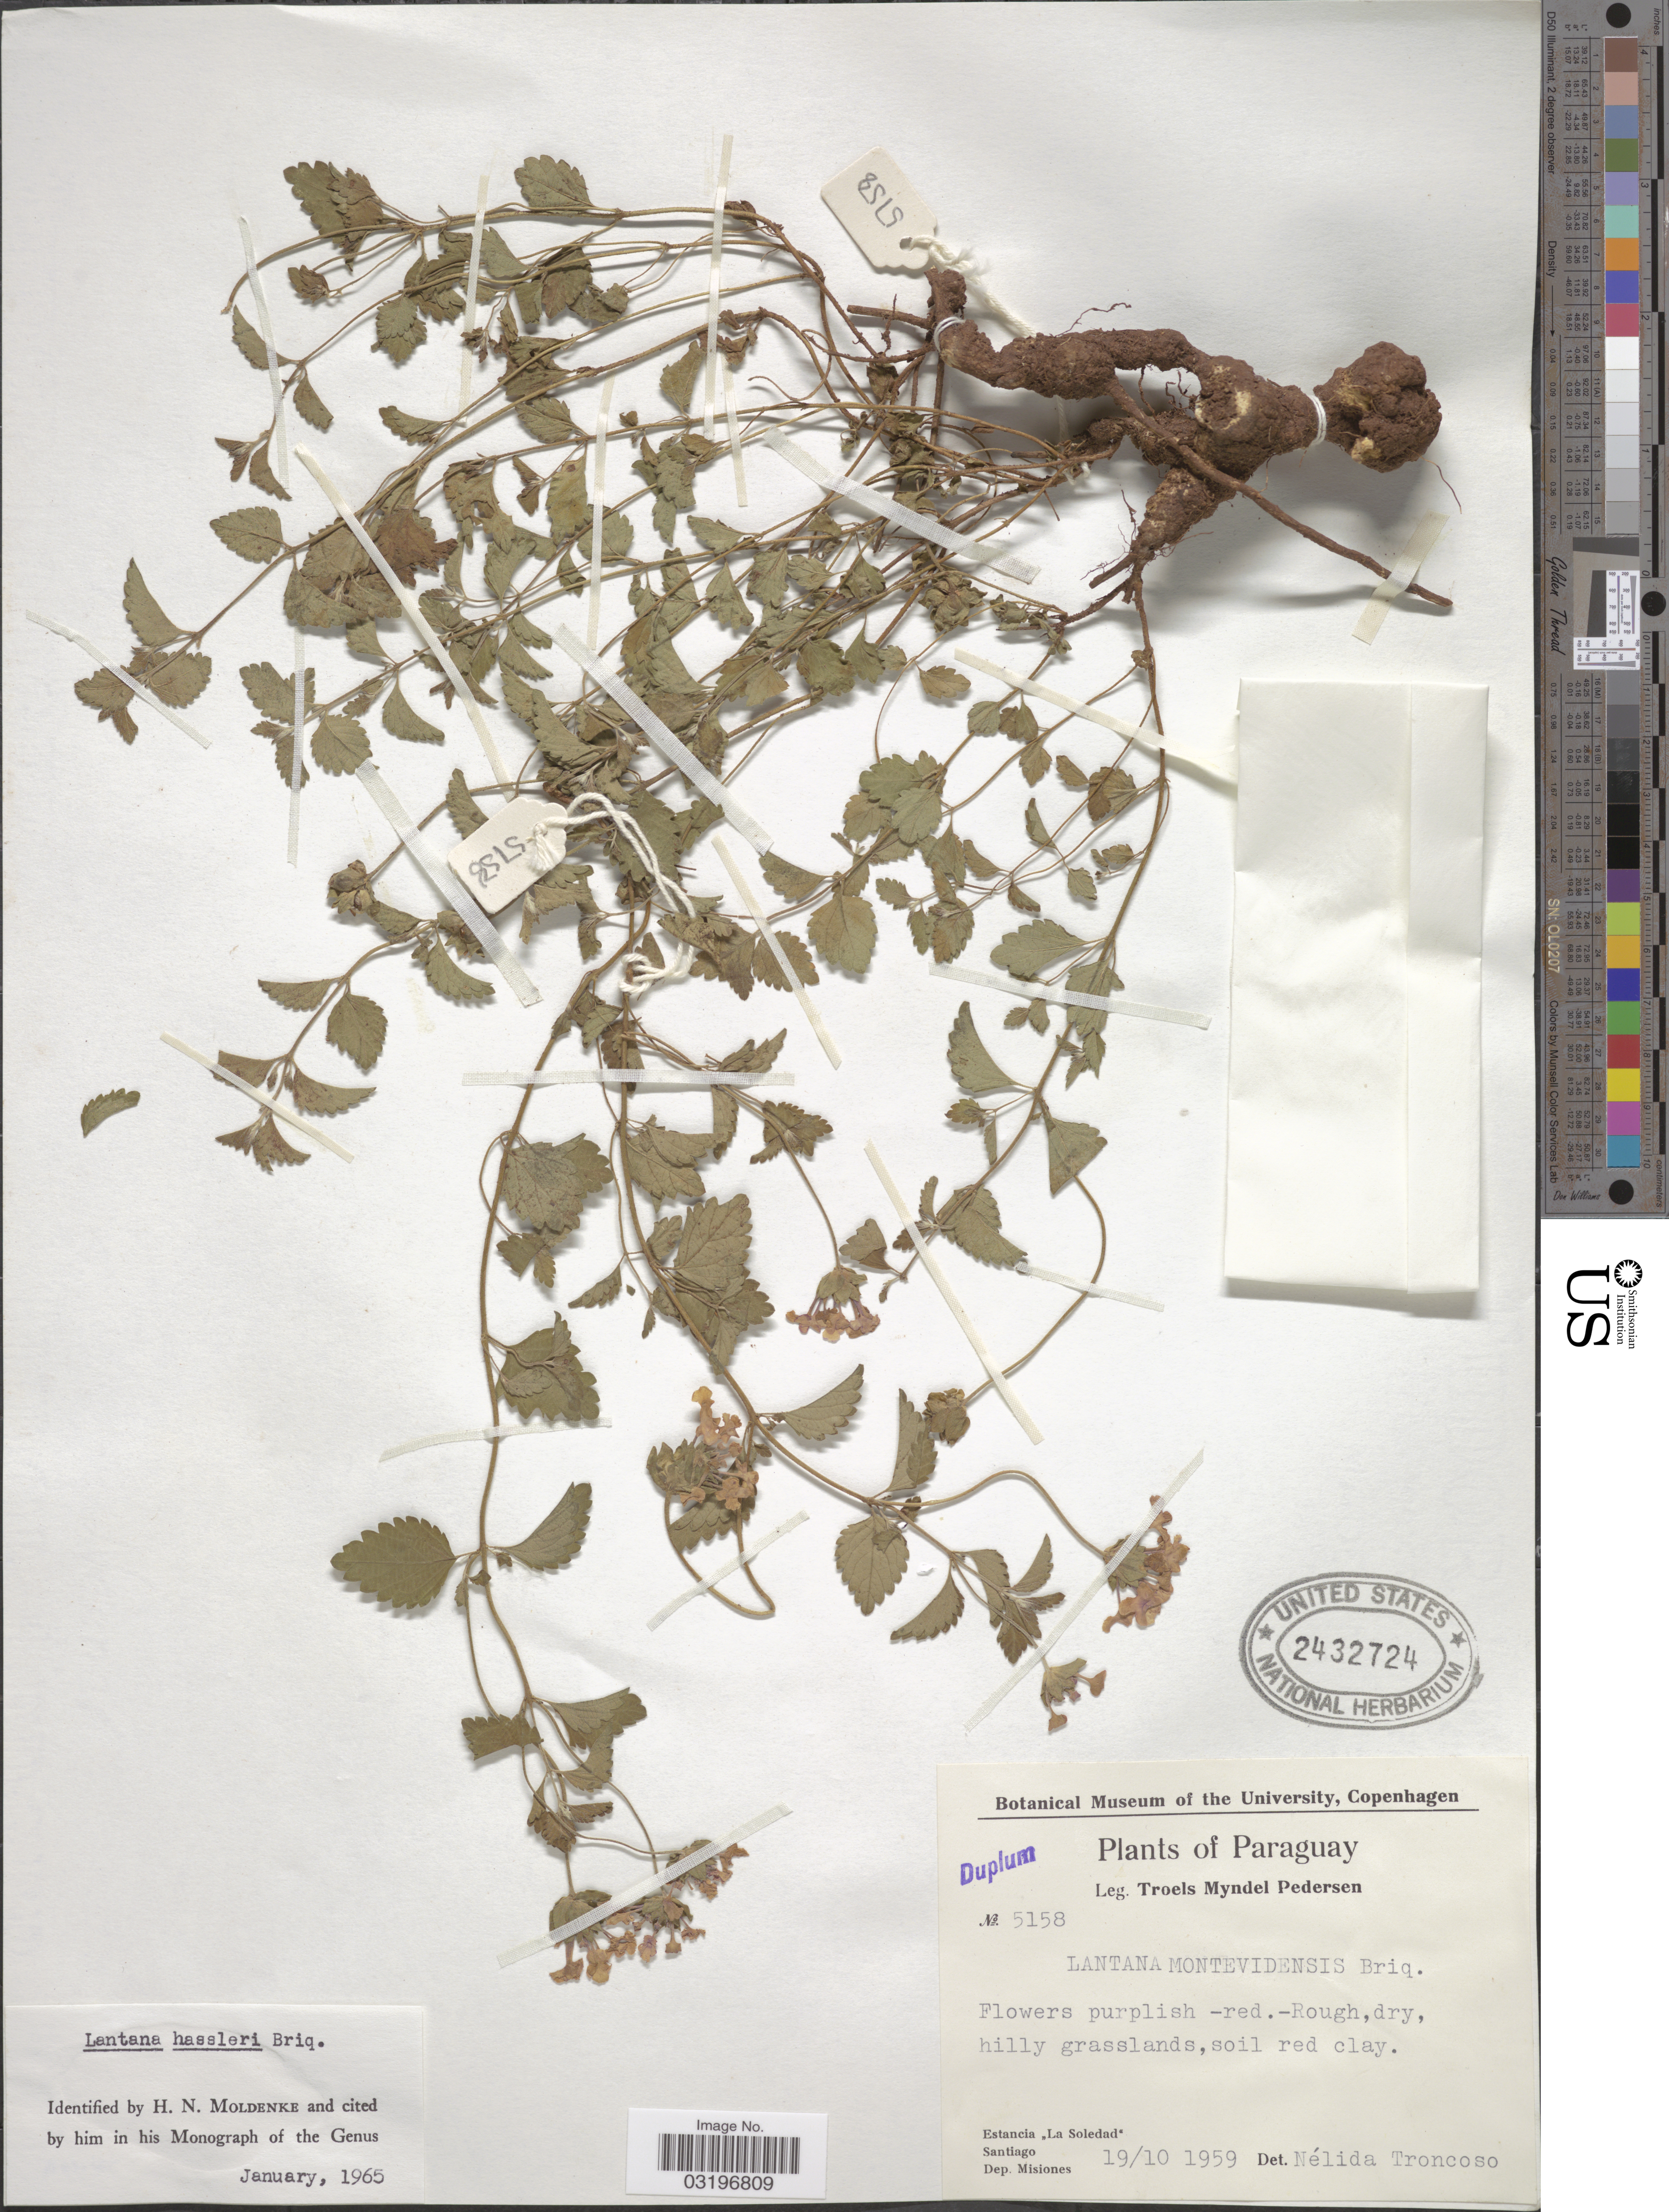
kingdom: Plantae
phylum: Tracheophyta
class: Magnoliopsida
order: Lamiales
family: Verbenaceae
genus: Lantana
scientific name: Lantana hassleri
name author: Briq.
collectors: T. Pederson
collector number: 5158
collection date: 1959-10-19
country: Paraguay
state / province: Misiones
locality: Estancia "La Soledad". Santiago, Dep. Misiones.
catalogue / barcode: US 2432724